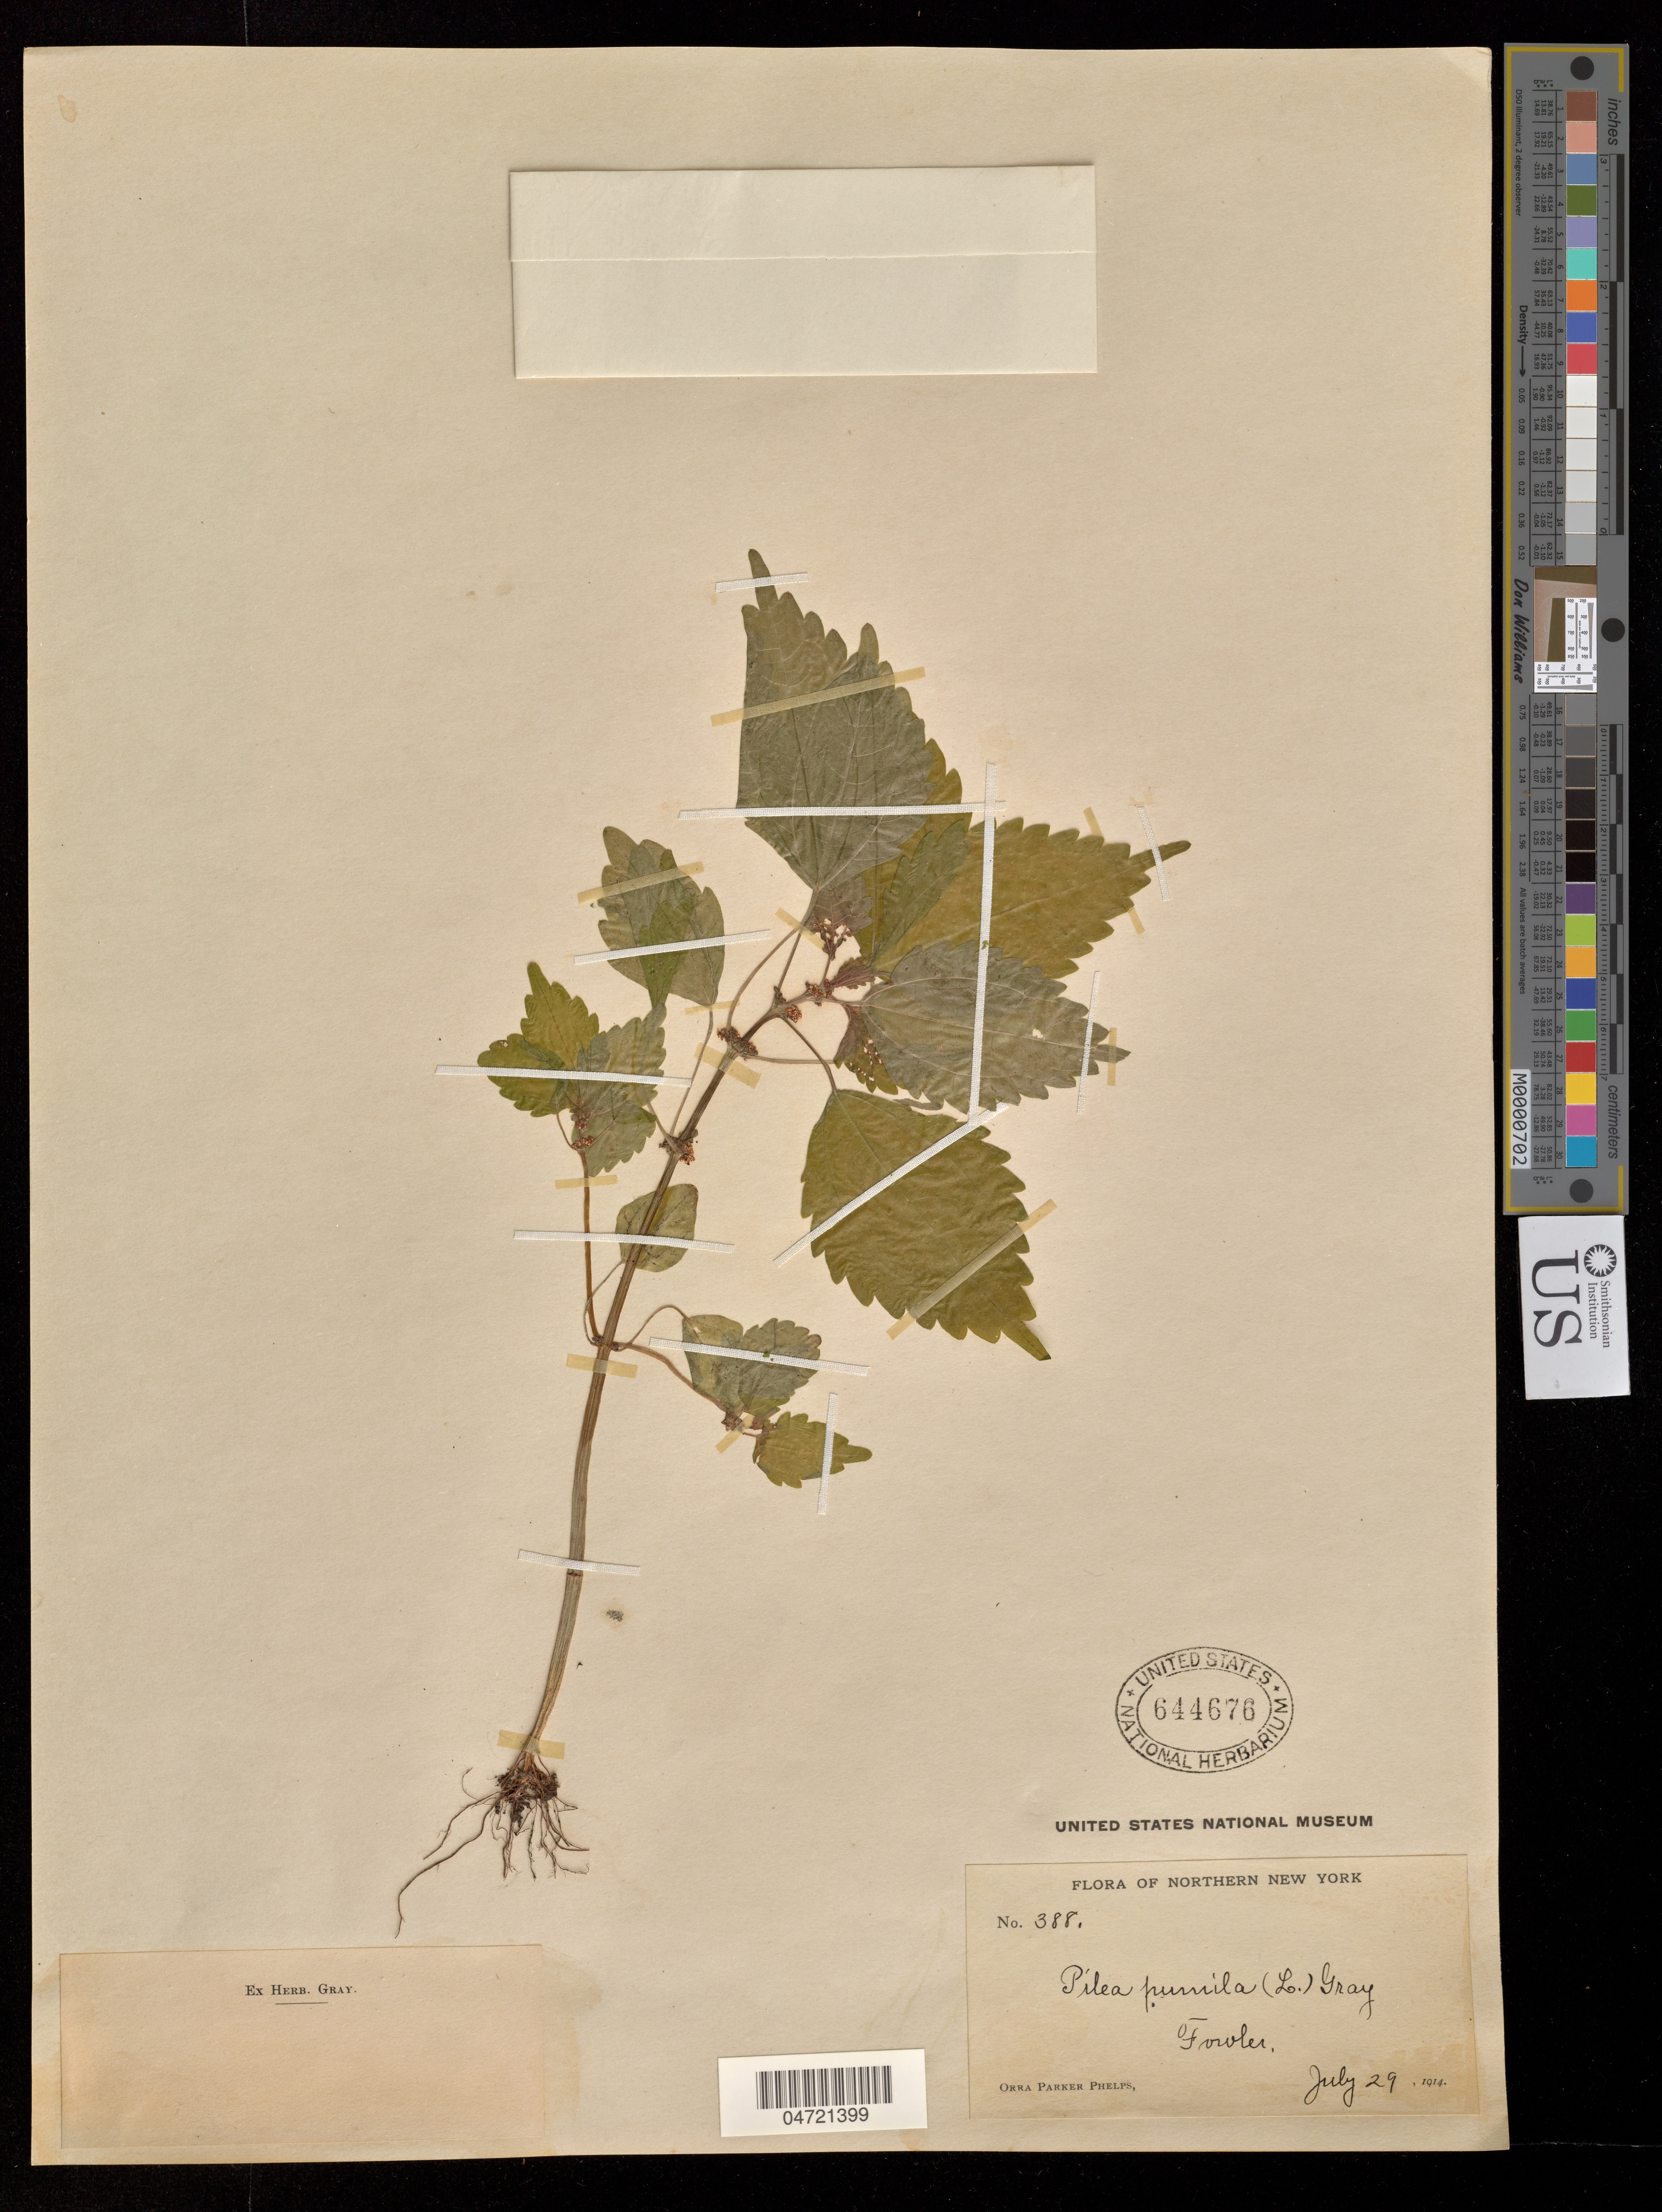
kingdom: Plantae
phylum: Tracheophyta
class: Magnoliopsida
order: Rosales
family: Urticaceae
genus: Pilea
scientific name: Pilea pumila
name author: (L.) A. Gray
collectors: O. P. Phelps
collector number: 388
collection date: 1914-07-29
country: United States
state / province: New York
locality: Fowler.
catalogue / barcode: US 644676